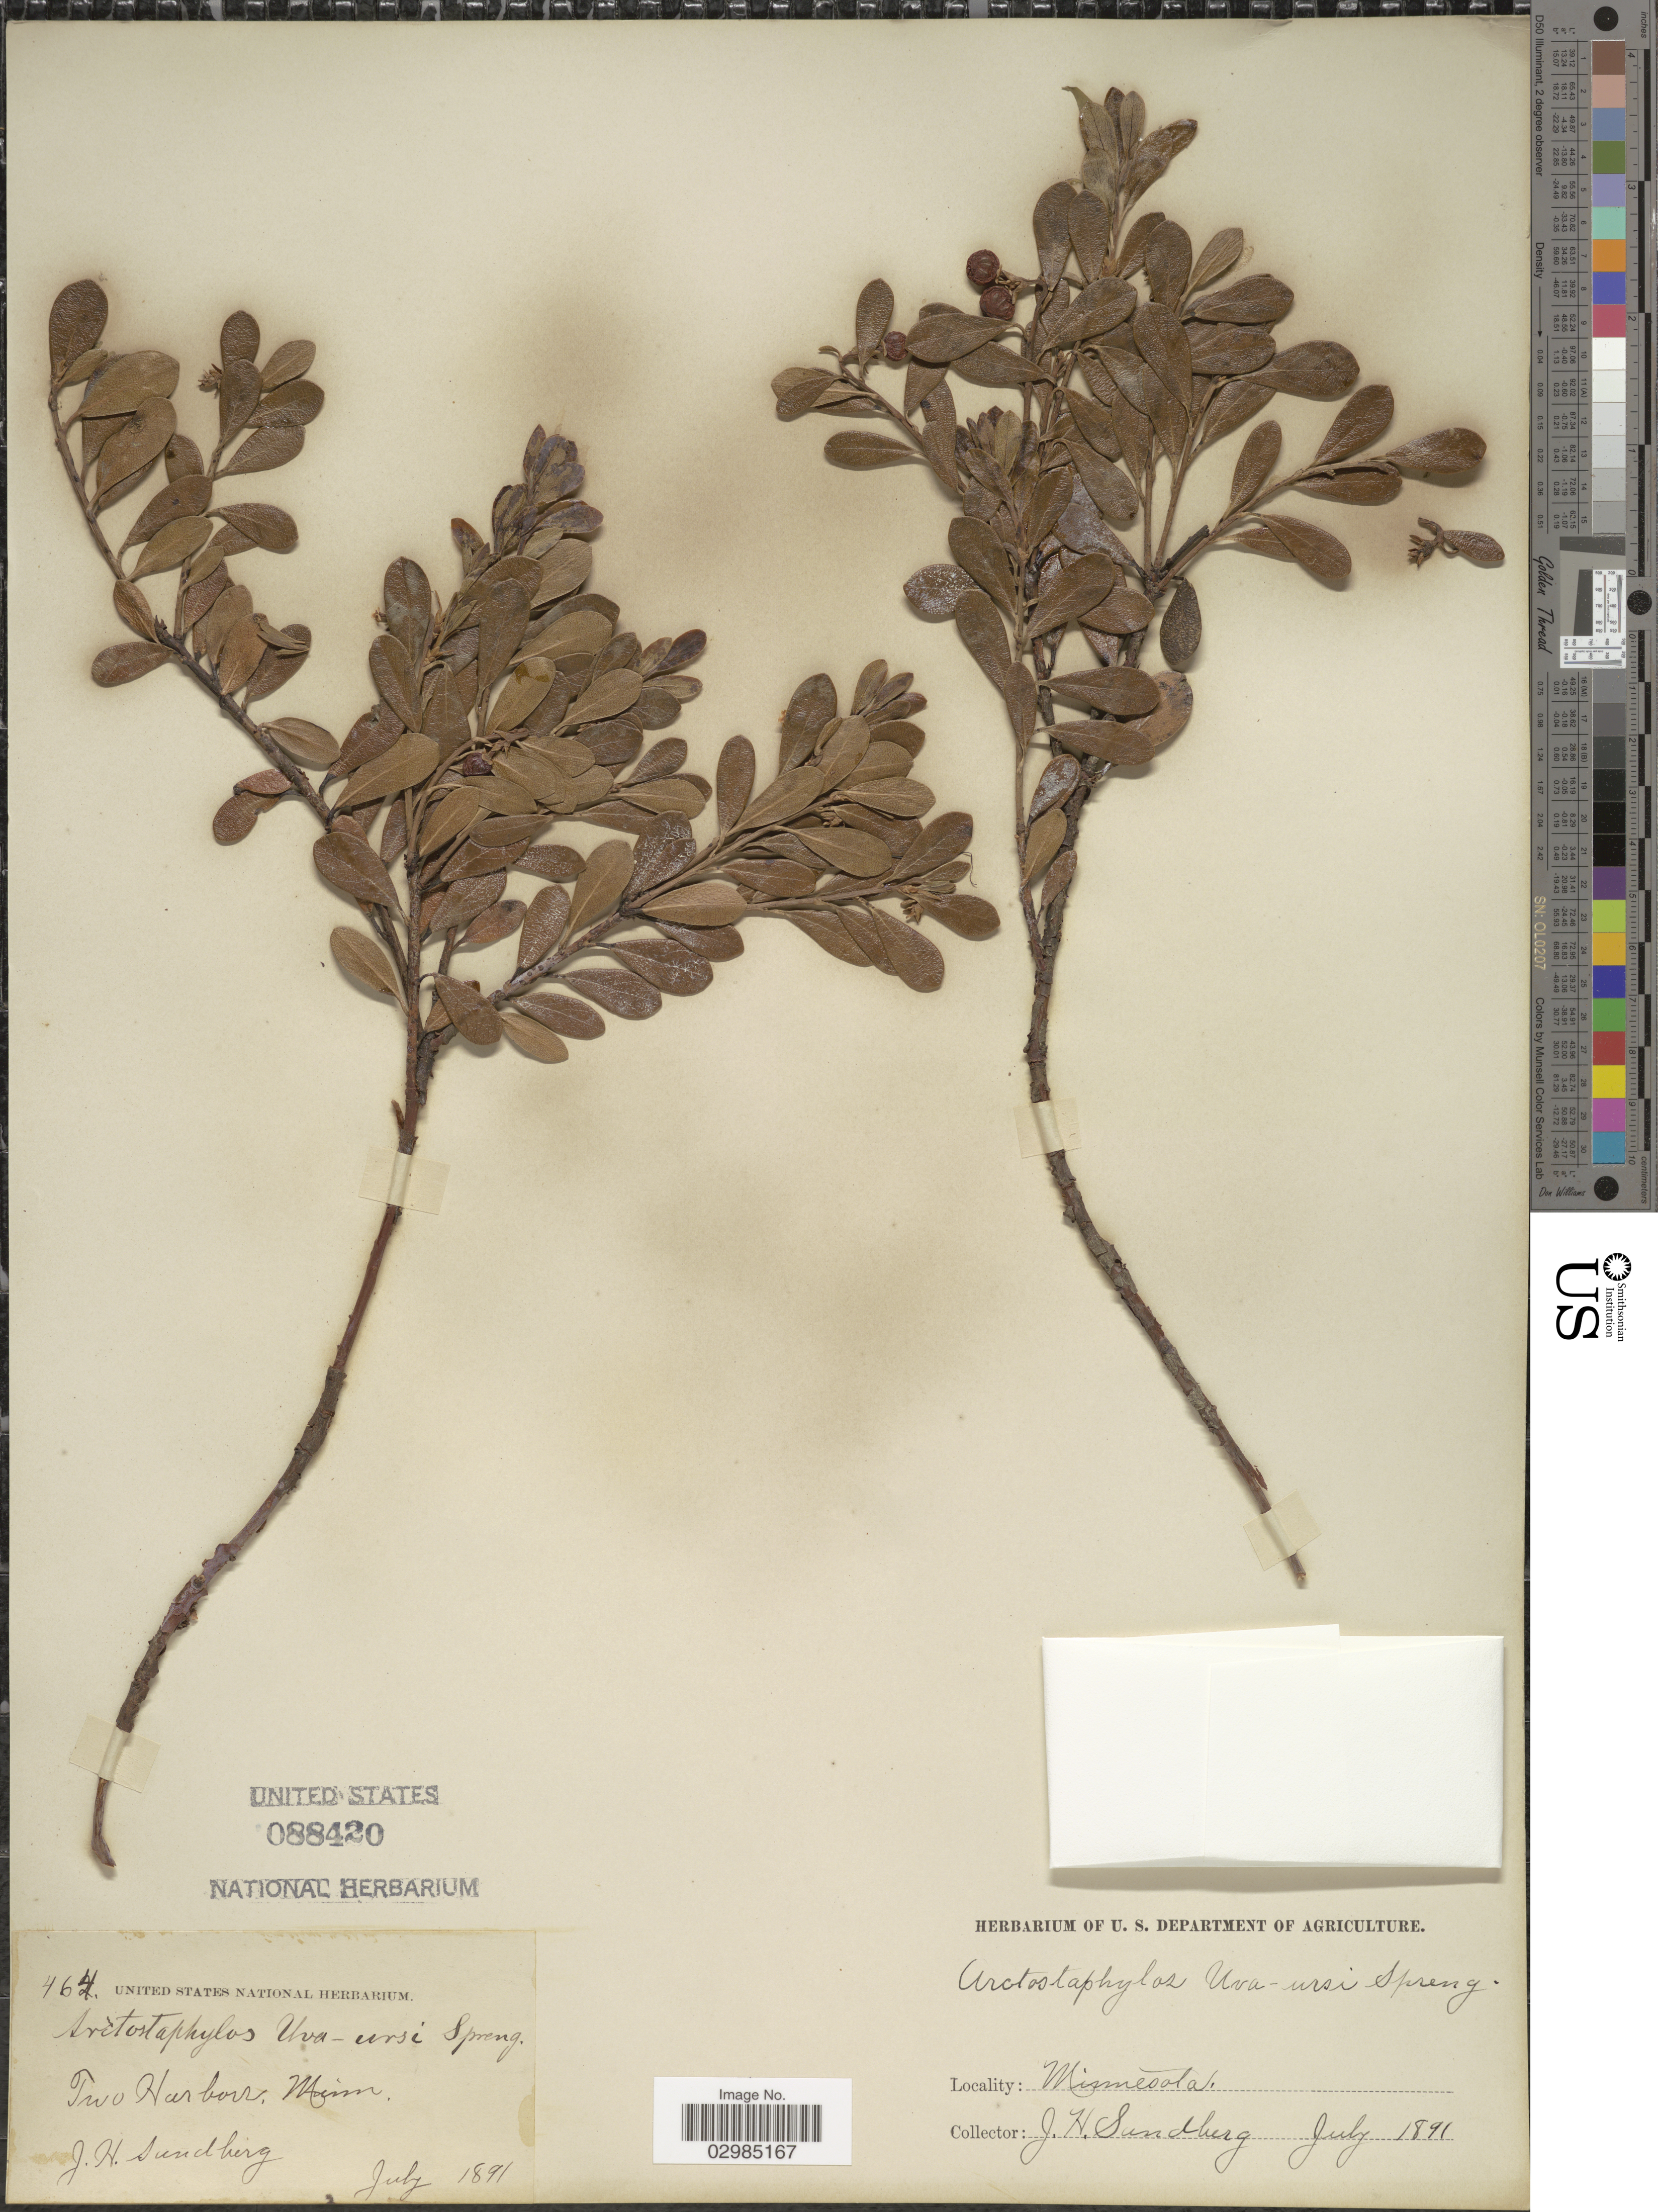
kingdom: Plantae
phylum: Tracheophyta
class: Magnoliopsida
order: Ericales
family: Ericaceae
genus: Arctostaphylos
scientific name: Arctostaphylos uva-ursi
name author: (L.) Spreng.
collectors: J. H. Sandberg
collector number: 464*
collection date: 1891-07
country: United States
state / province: Minnesota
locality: Two Harbors.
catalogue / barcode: US 88420